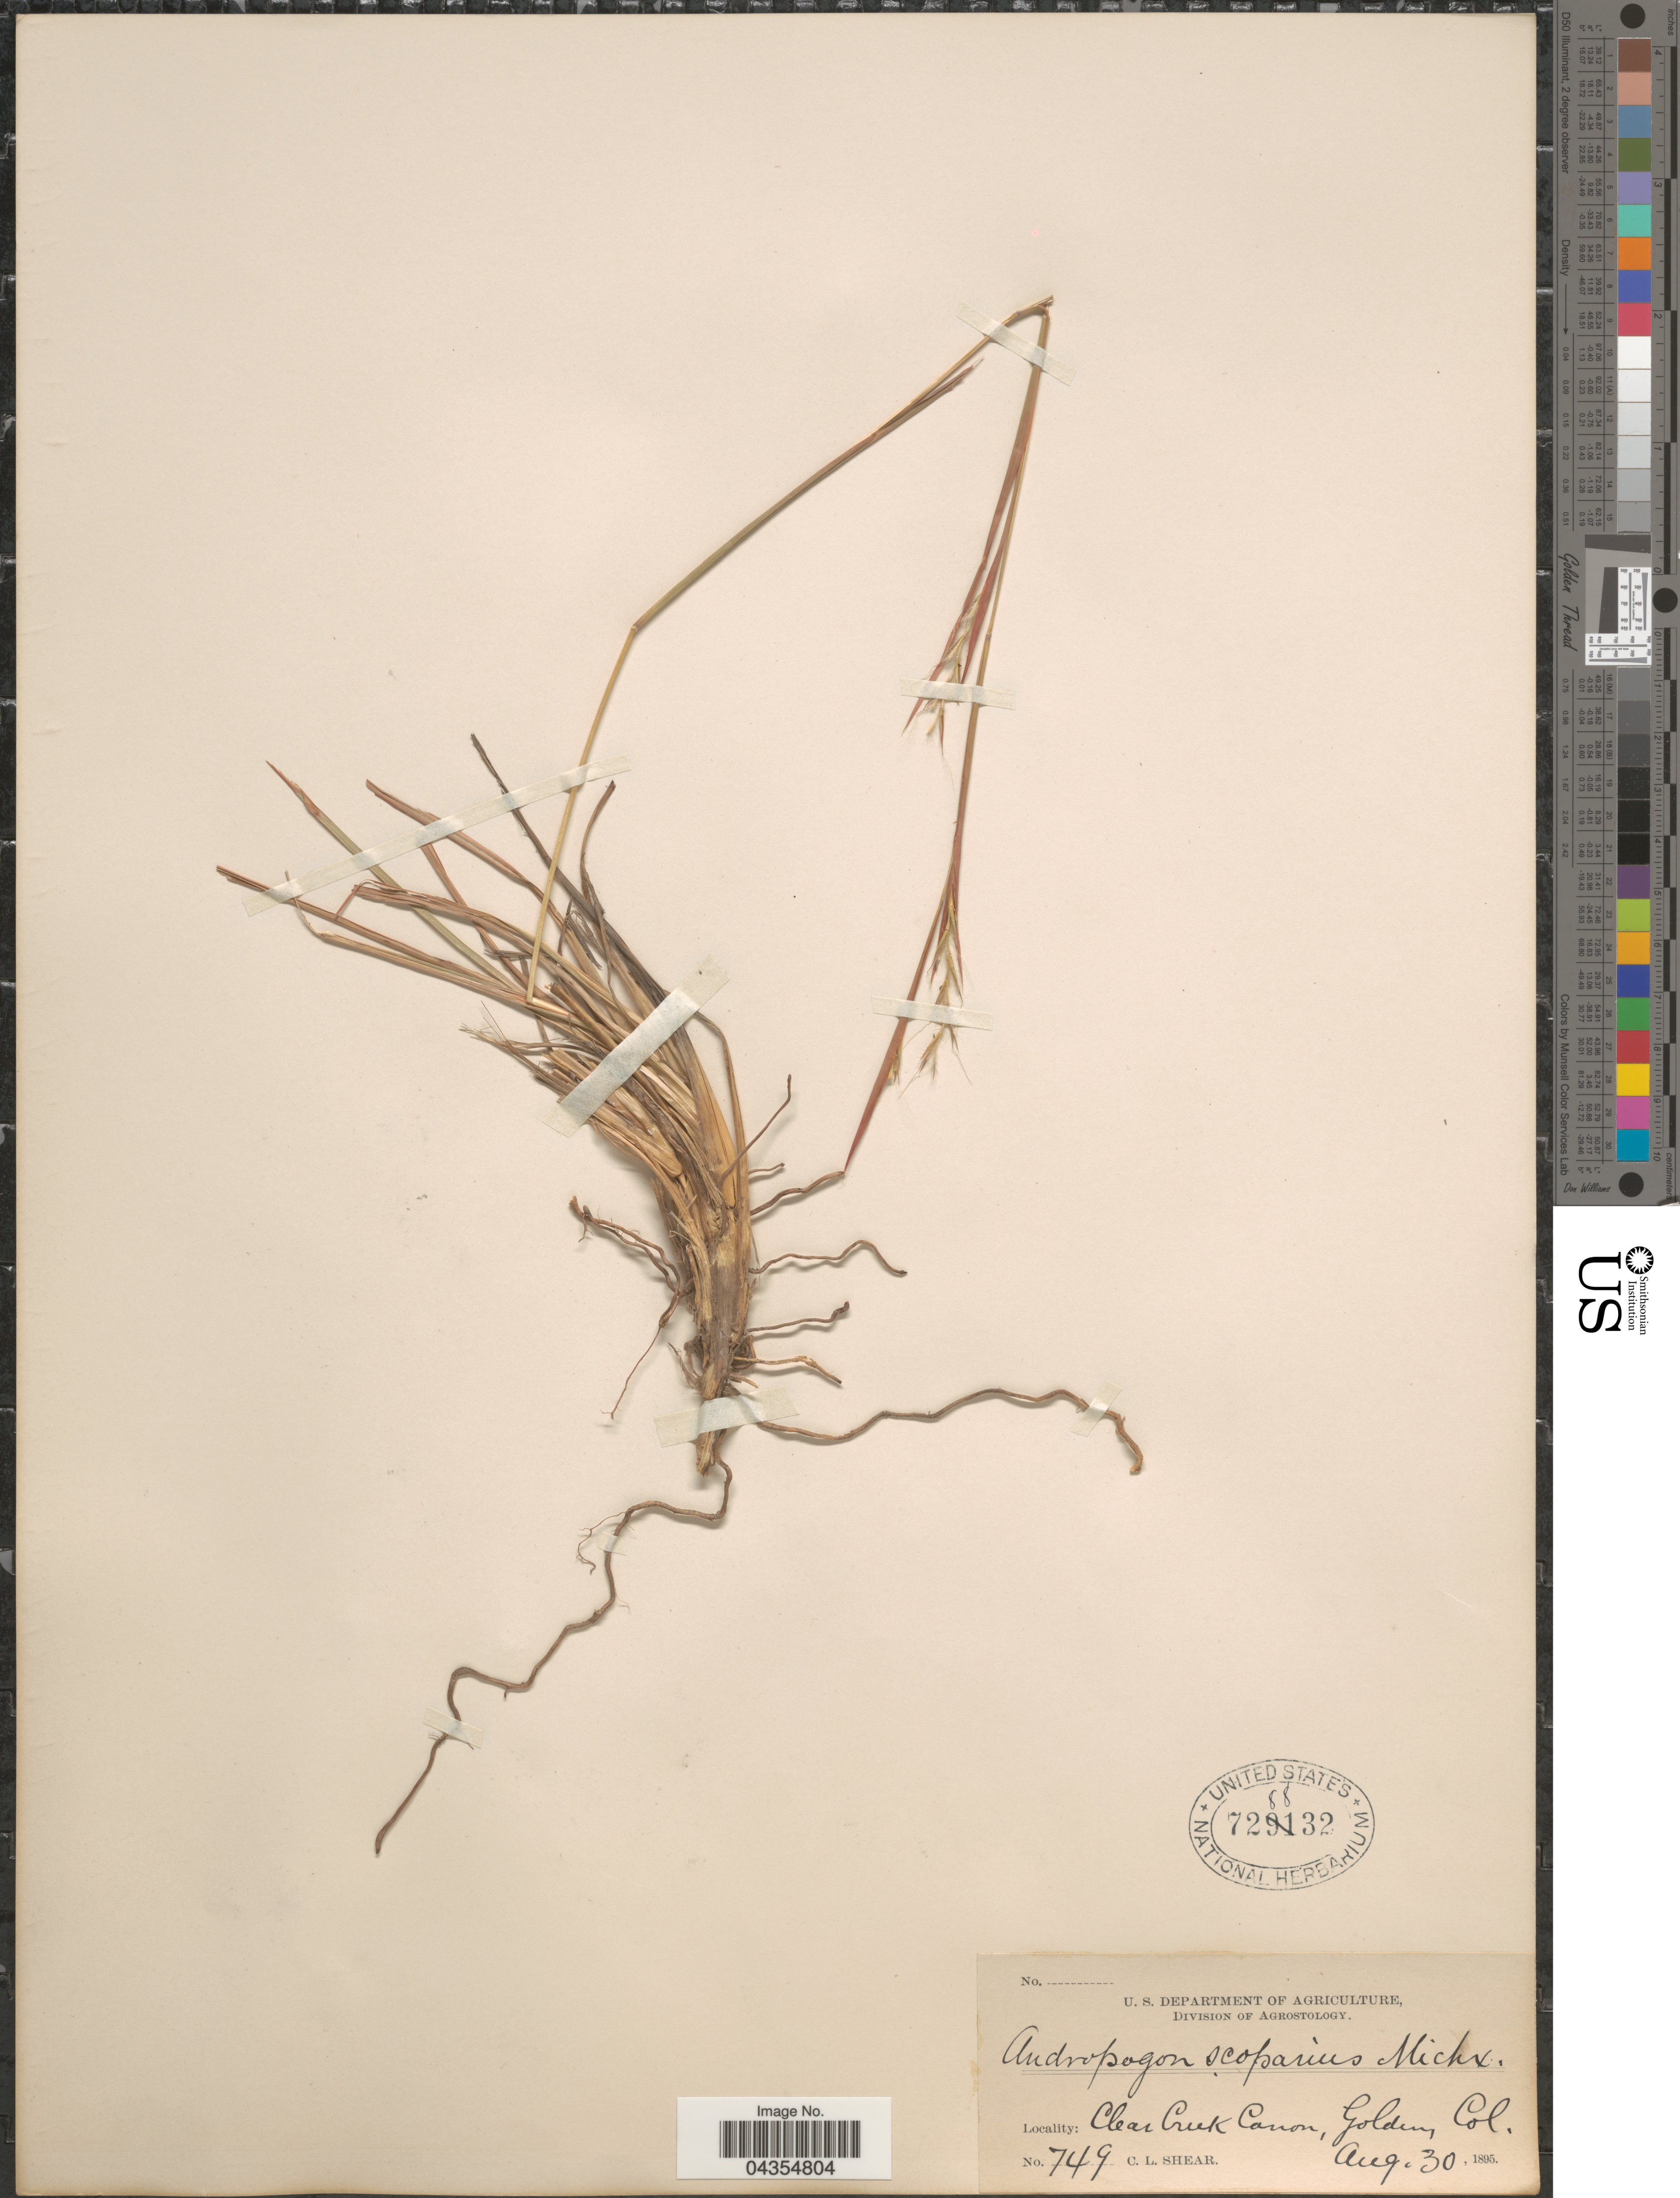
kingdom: Plantae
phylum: Tracheophyta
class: Liliopsida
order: Poales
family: Poaceae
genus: Schizachyrium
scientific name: Schizachyrium sanguineum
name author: (Retz.) Alston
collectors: C. L. Shear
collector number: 749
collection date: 1895-08-30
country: United States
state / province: Colorado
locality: Clear Creek Canon, Golden.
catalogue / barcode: US 728832